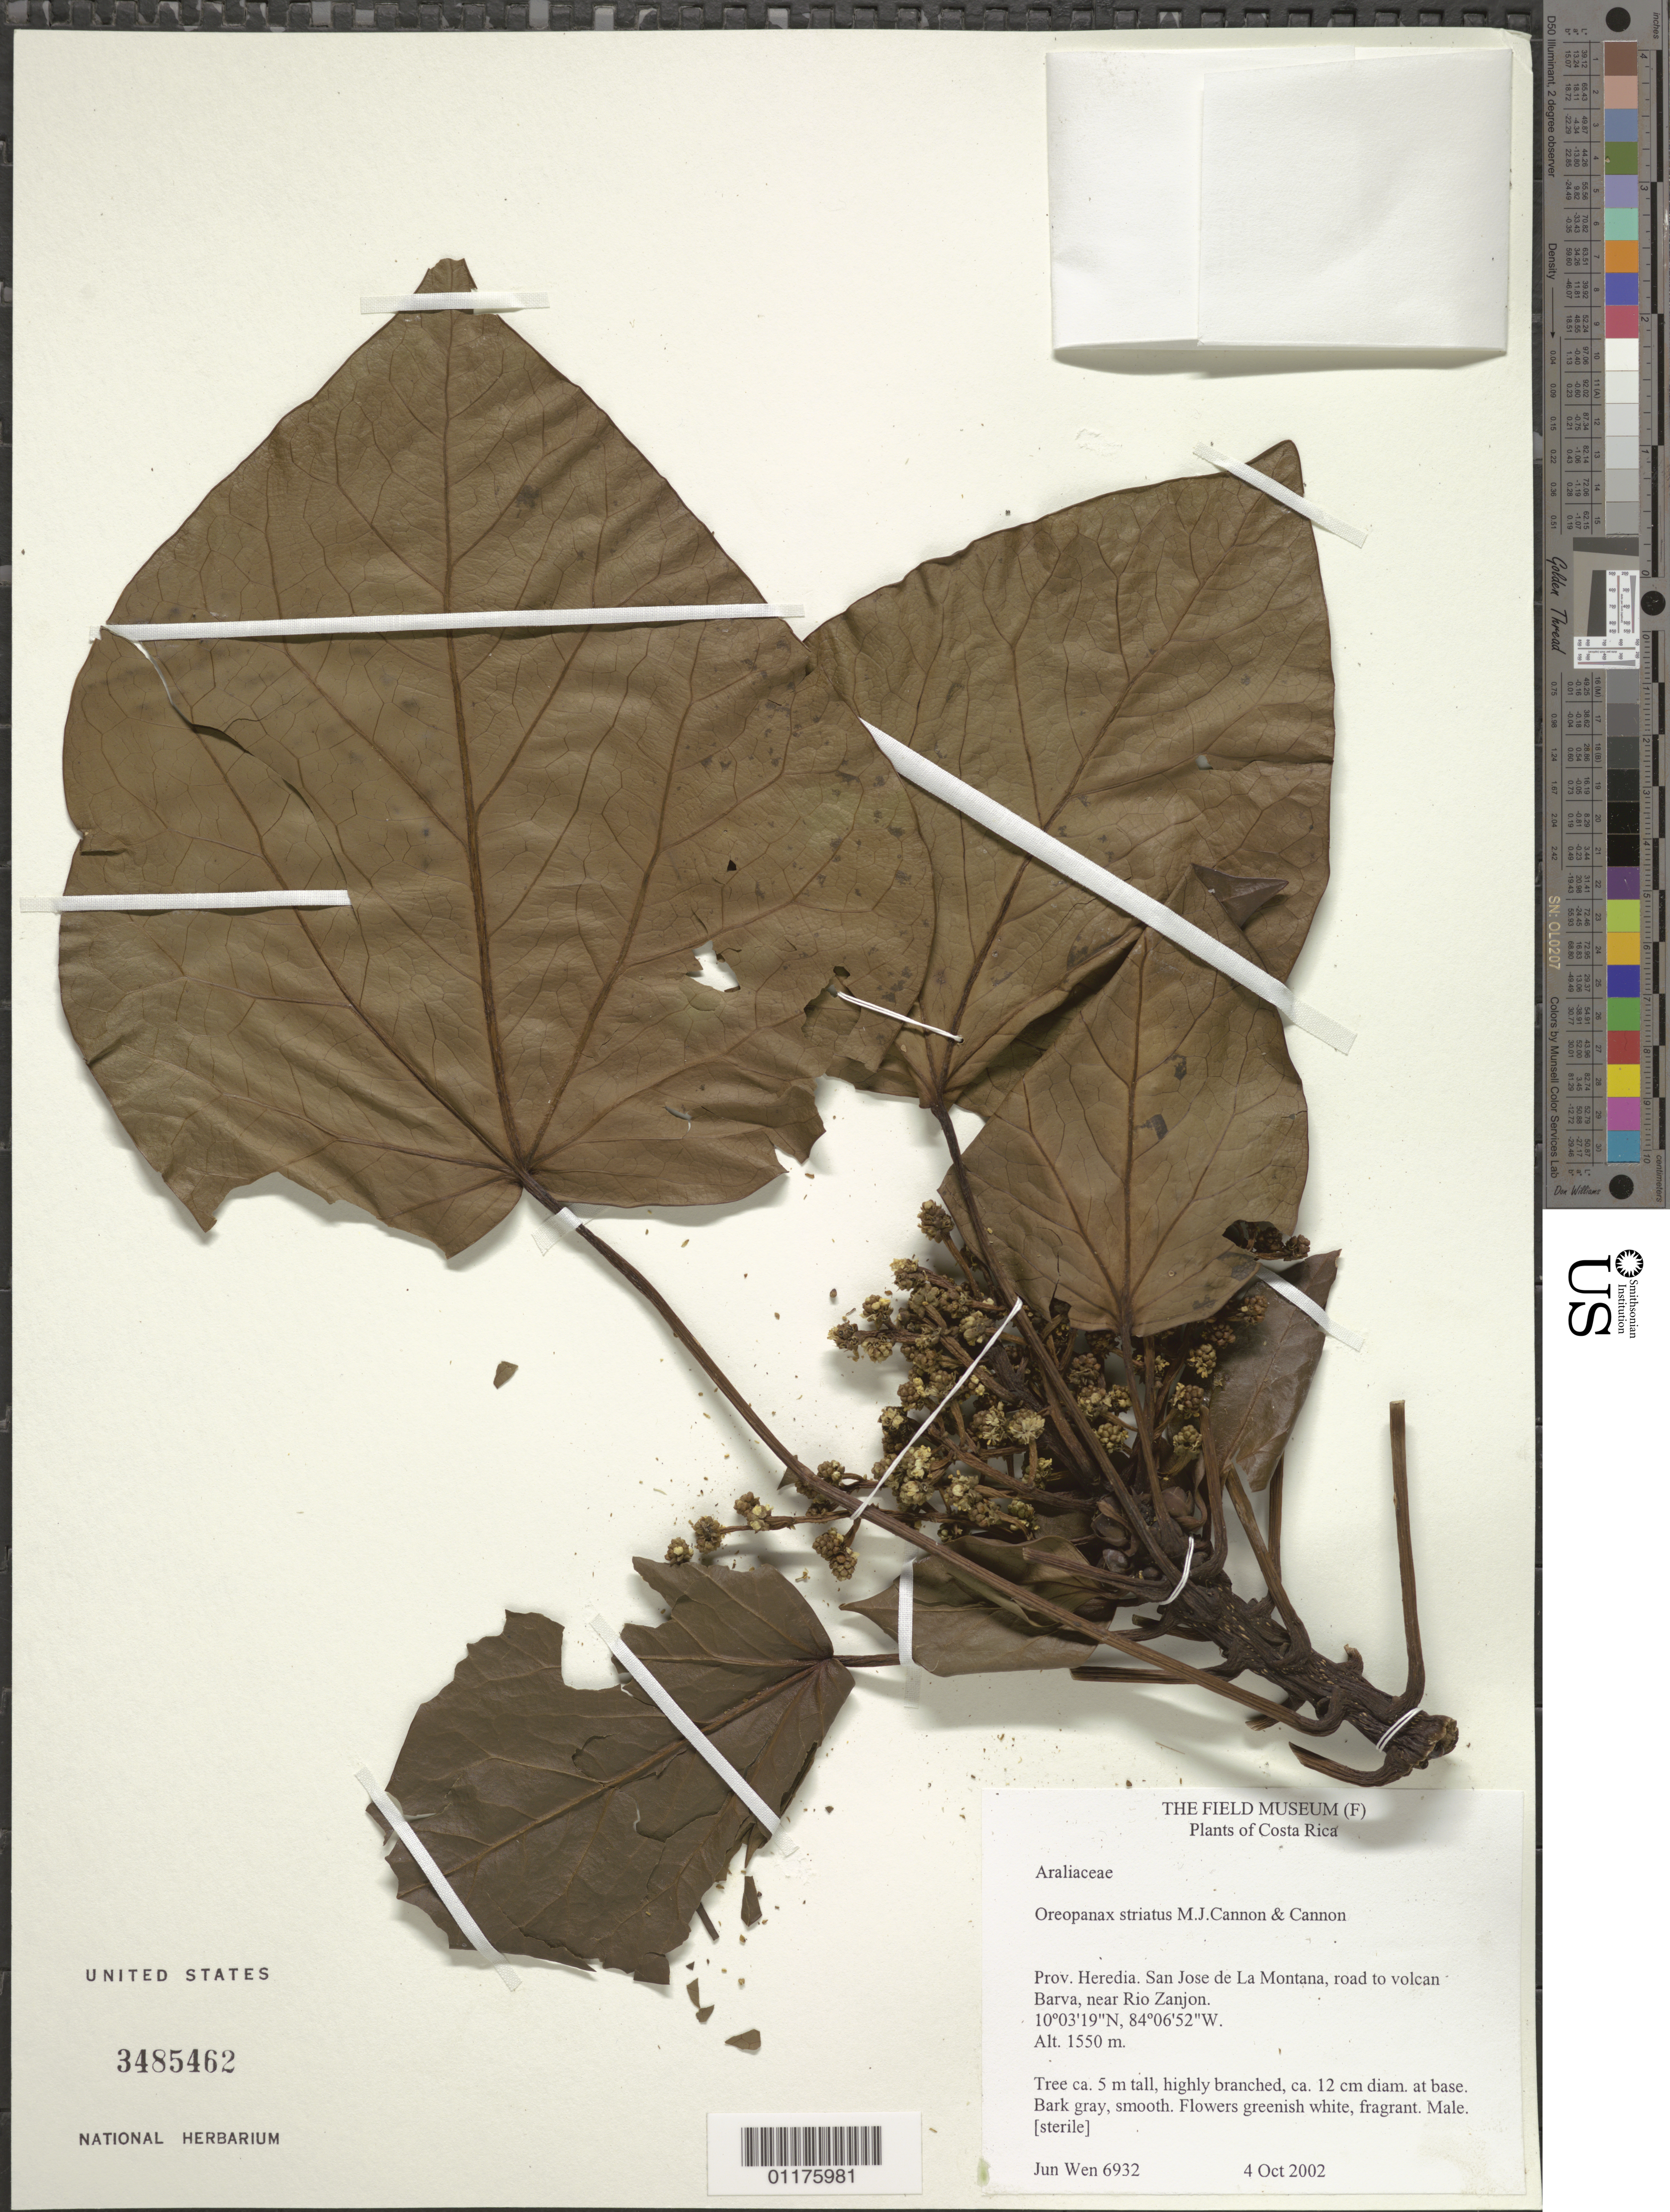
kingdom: Plantae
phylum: Tracheophyta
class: Magnoliopsida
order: Apiales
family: Araliaceae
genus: Oreopanax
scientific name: Oreopanax striatus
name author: (J. Cannon) M.J. Cannon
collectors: J. Wen & R. Aguilar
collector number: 6932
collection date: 2002-10-04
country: Costa Rica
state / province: Heredia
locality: San Jose de La Montana, road to volcan Barva, near Rio Zanjon.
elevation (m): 1550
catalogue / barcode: US 3485462